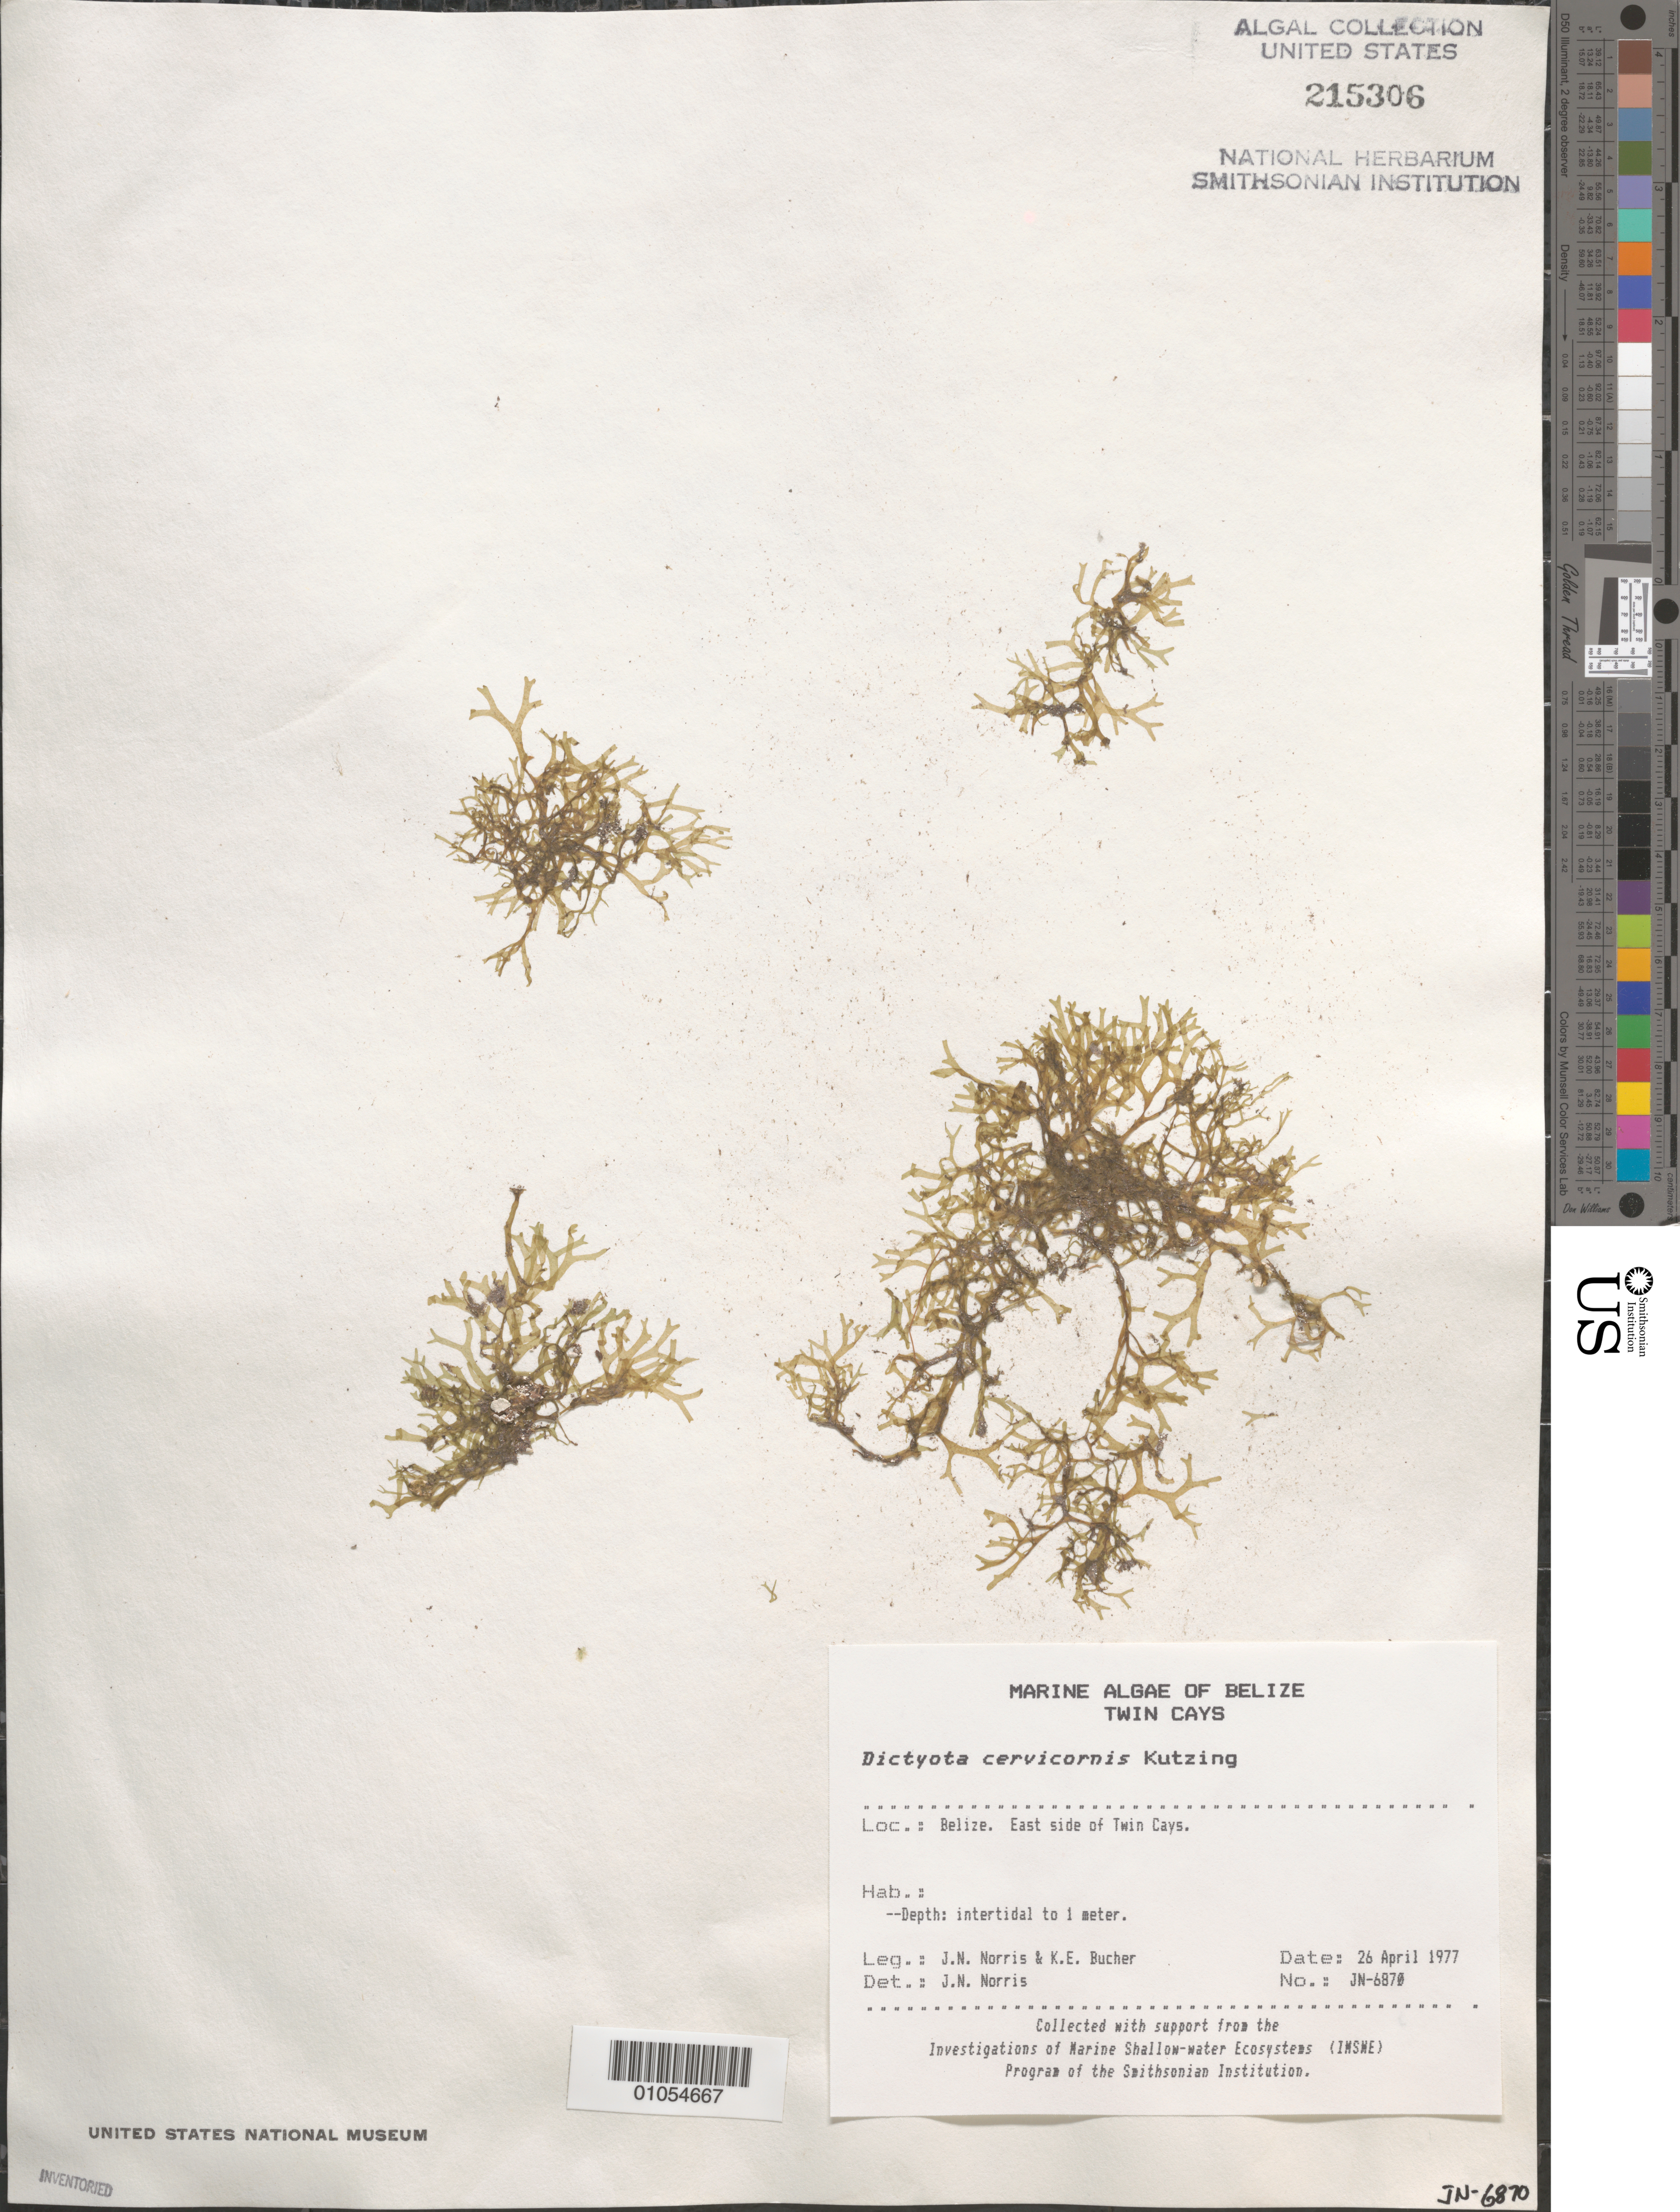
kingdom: Chromista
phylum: Ochrophyta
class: Phaeophyceae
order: Dictyotales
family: Dictyotaceae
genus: Dictyota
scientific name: Dictyota cervicornis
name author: Kütz.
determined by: Norris, James N.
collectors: J. N. Norris & K. E. Bucher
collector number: JN-6870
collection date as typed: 26 Apr 1977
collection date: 1977-04-26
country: Belize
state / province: Stann Creek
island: Twin Cays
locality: East side of Twin Cays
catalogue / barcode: US 215306